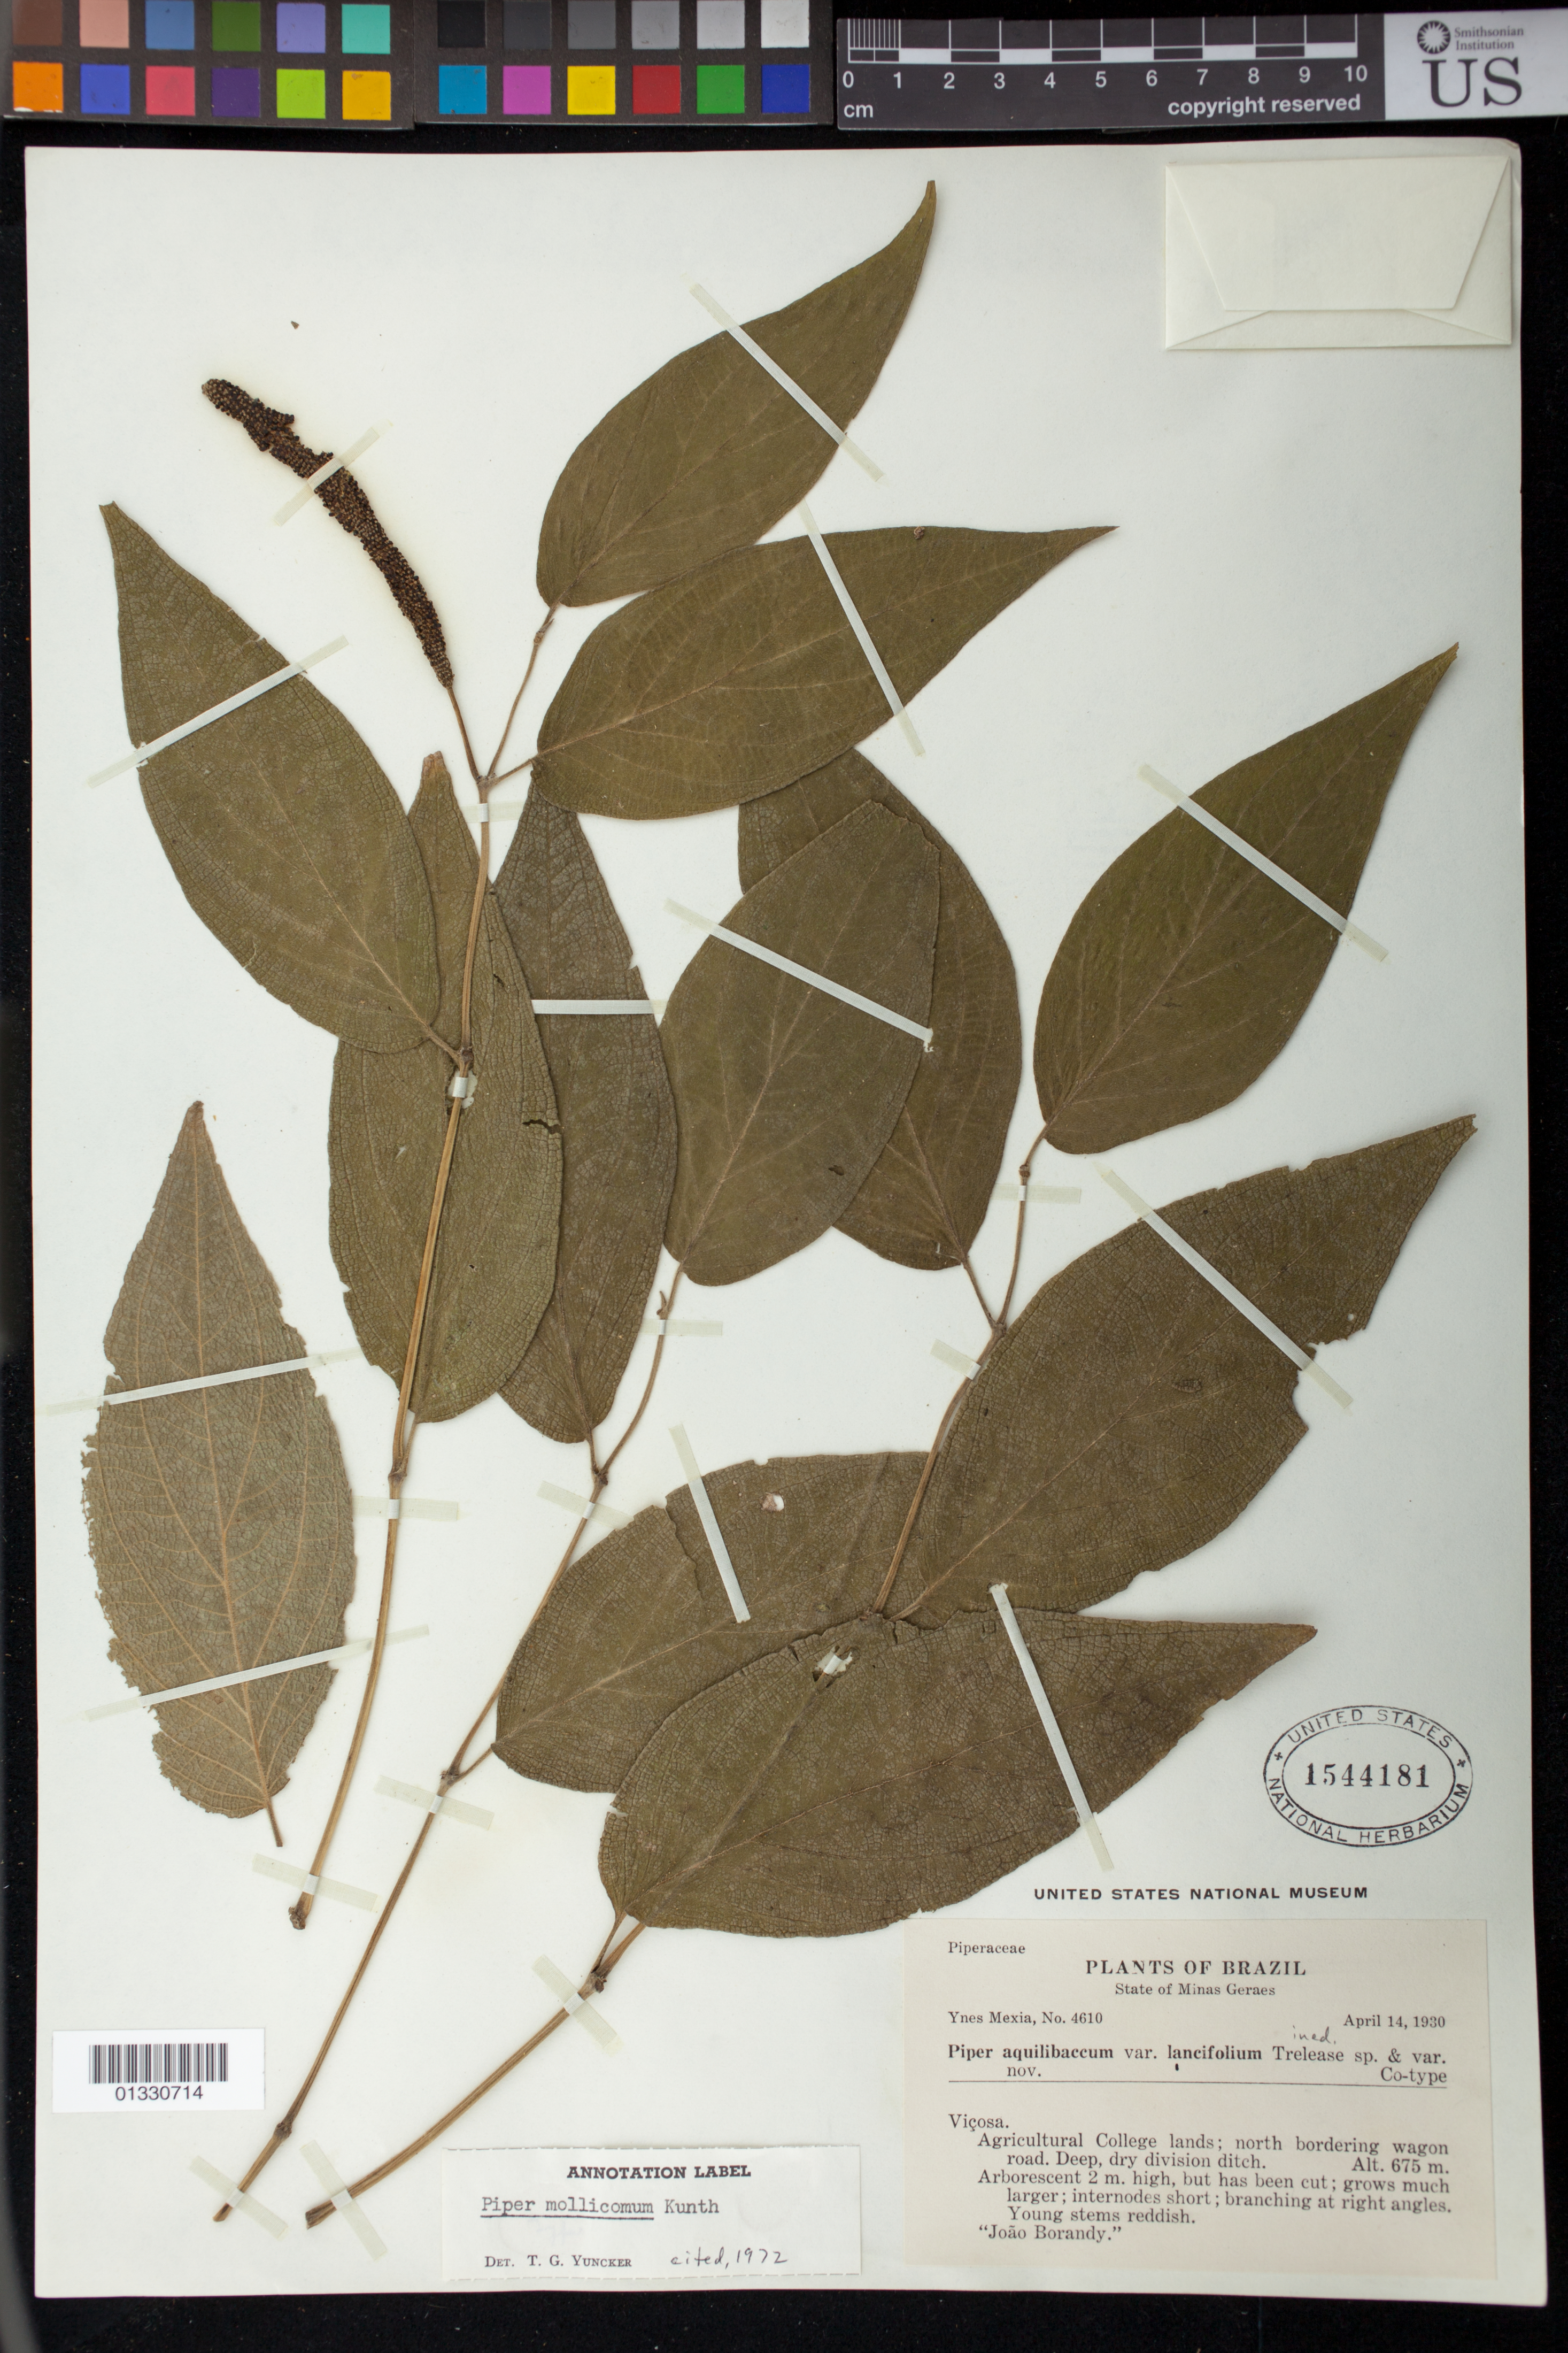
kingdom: Plantae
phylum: Tracheophyta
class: Magnoliopsida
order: Piperales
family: Piperaceae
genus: Piper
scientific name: Piper mollicomum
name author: Kunth ex Steud.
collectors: Y. Mexia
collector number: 4610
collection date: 1930-04-14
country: Brazil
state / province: Minas Gerais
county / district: Viçosa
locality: Agricultural College lands; north bordering wagon road.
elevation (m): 675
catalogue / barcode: US 1544181